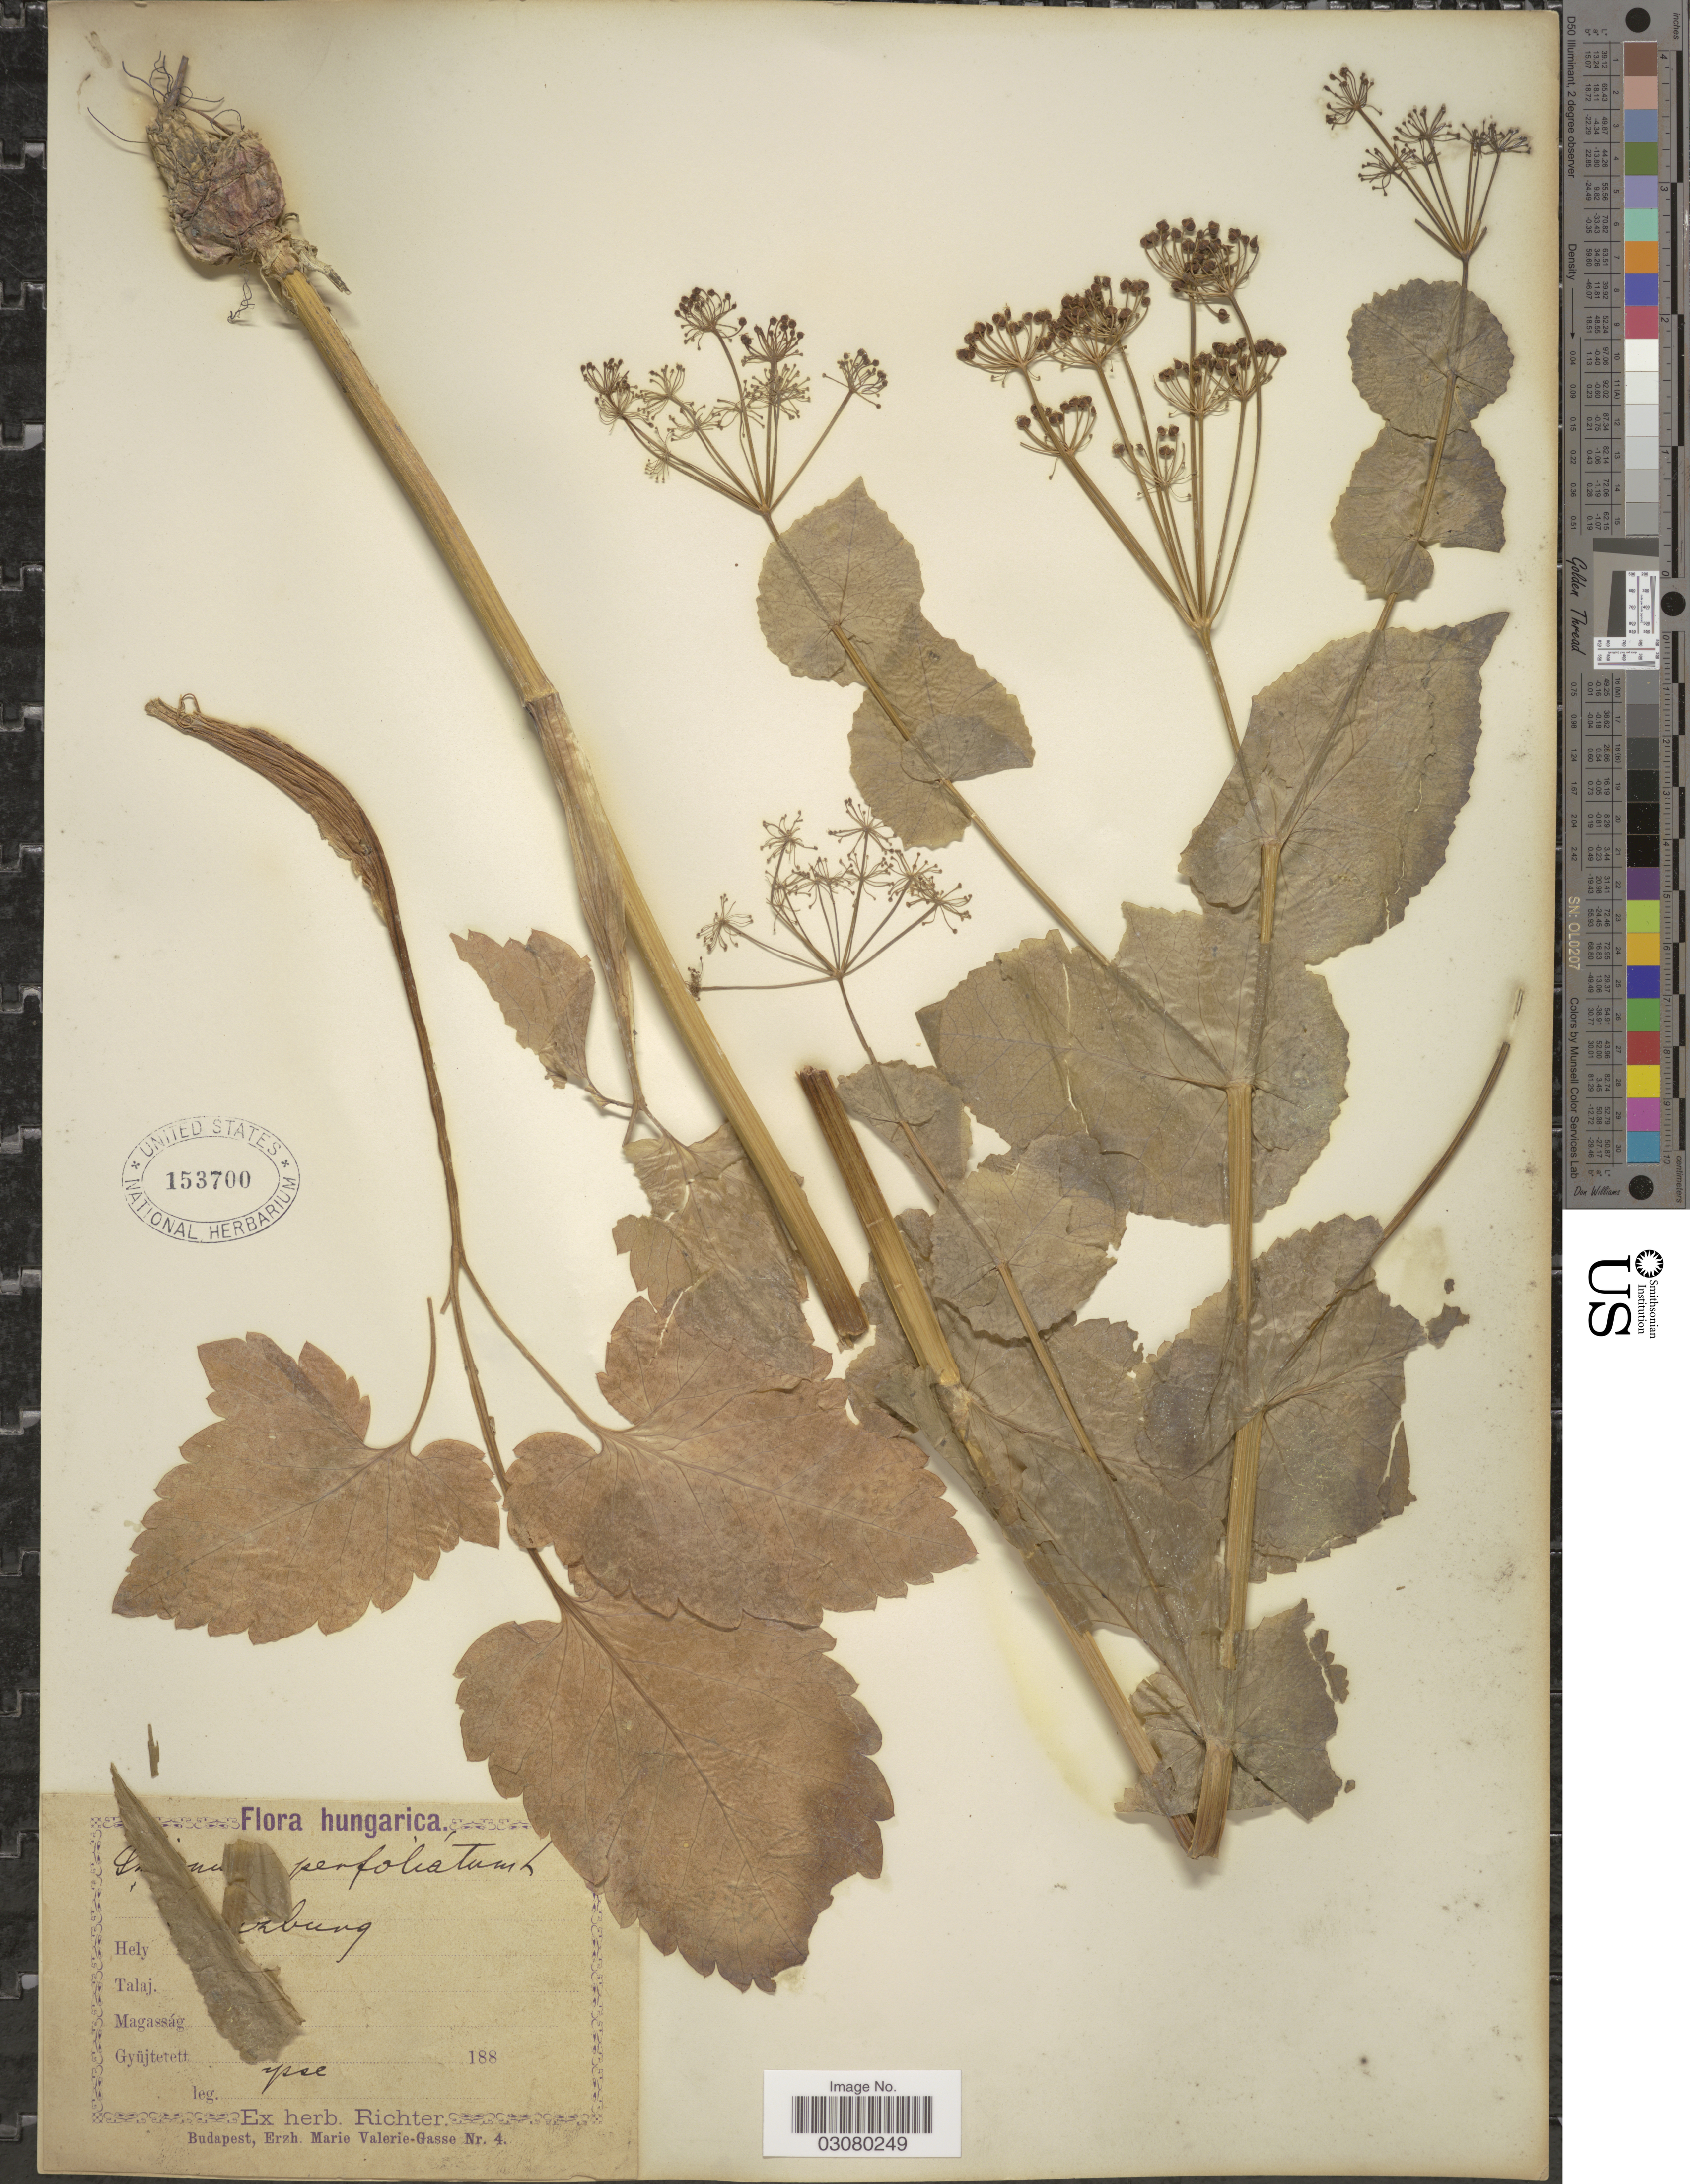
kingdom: Plantae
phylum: Tracheophyta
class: Magnoliopsida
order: Apiales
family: Apiaceae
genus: Smyrnium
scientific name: Smyrnium perfoliatum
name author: L.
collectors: -- Richter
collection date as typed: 188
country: Hungary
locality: [illegible text]zburg.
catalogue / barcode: US 153700